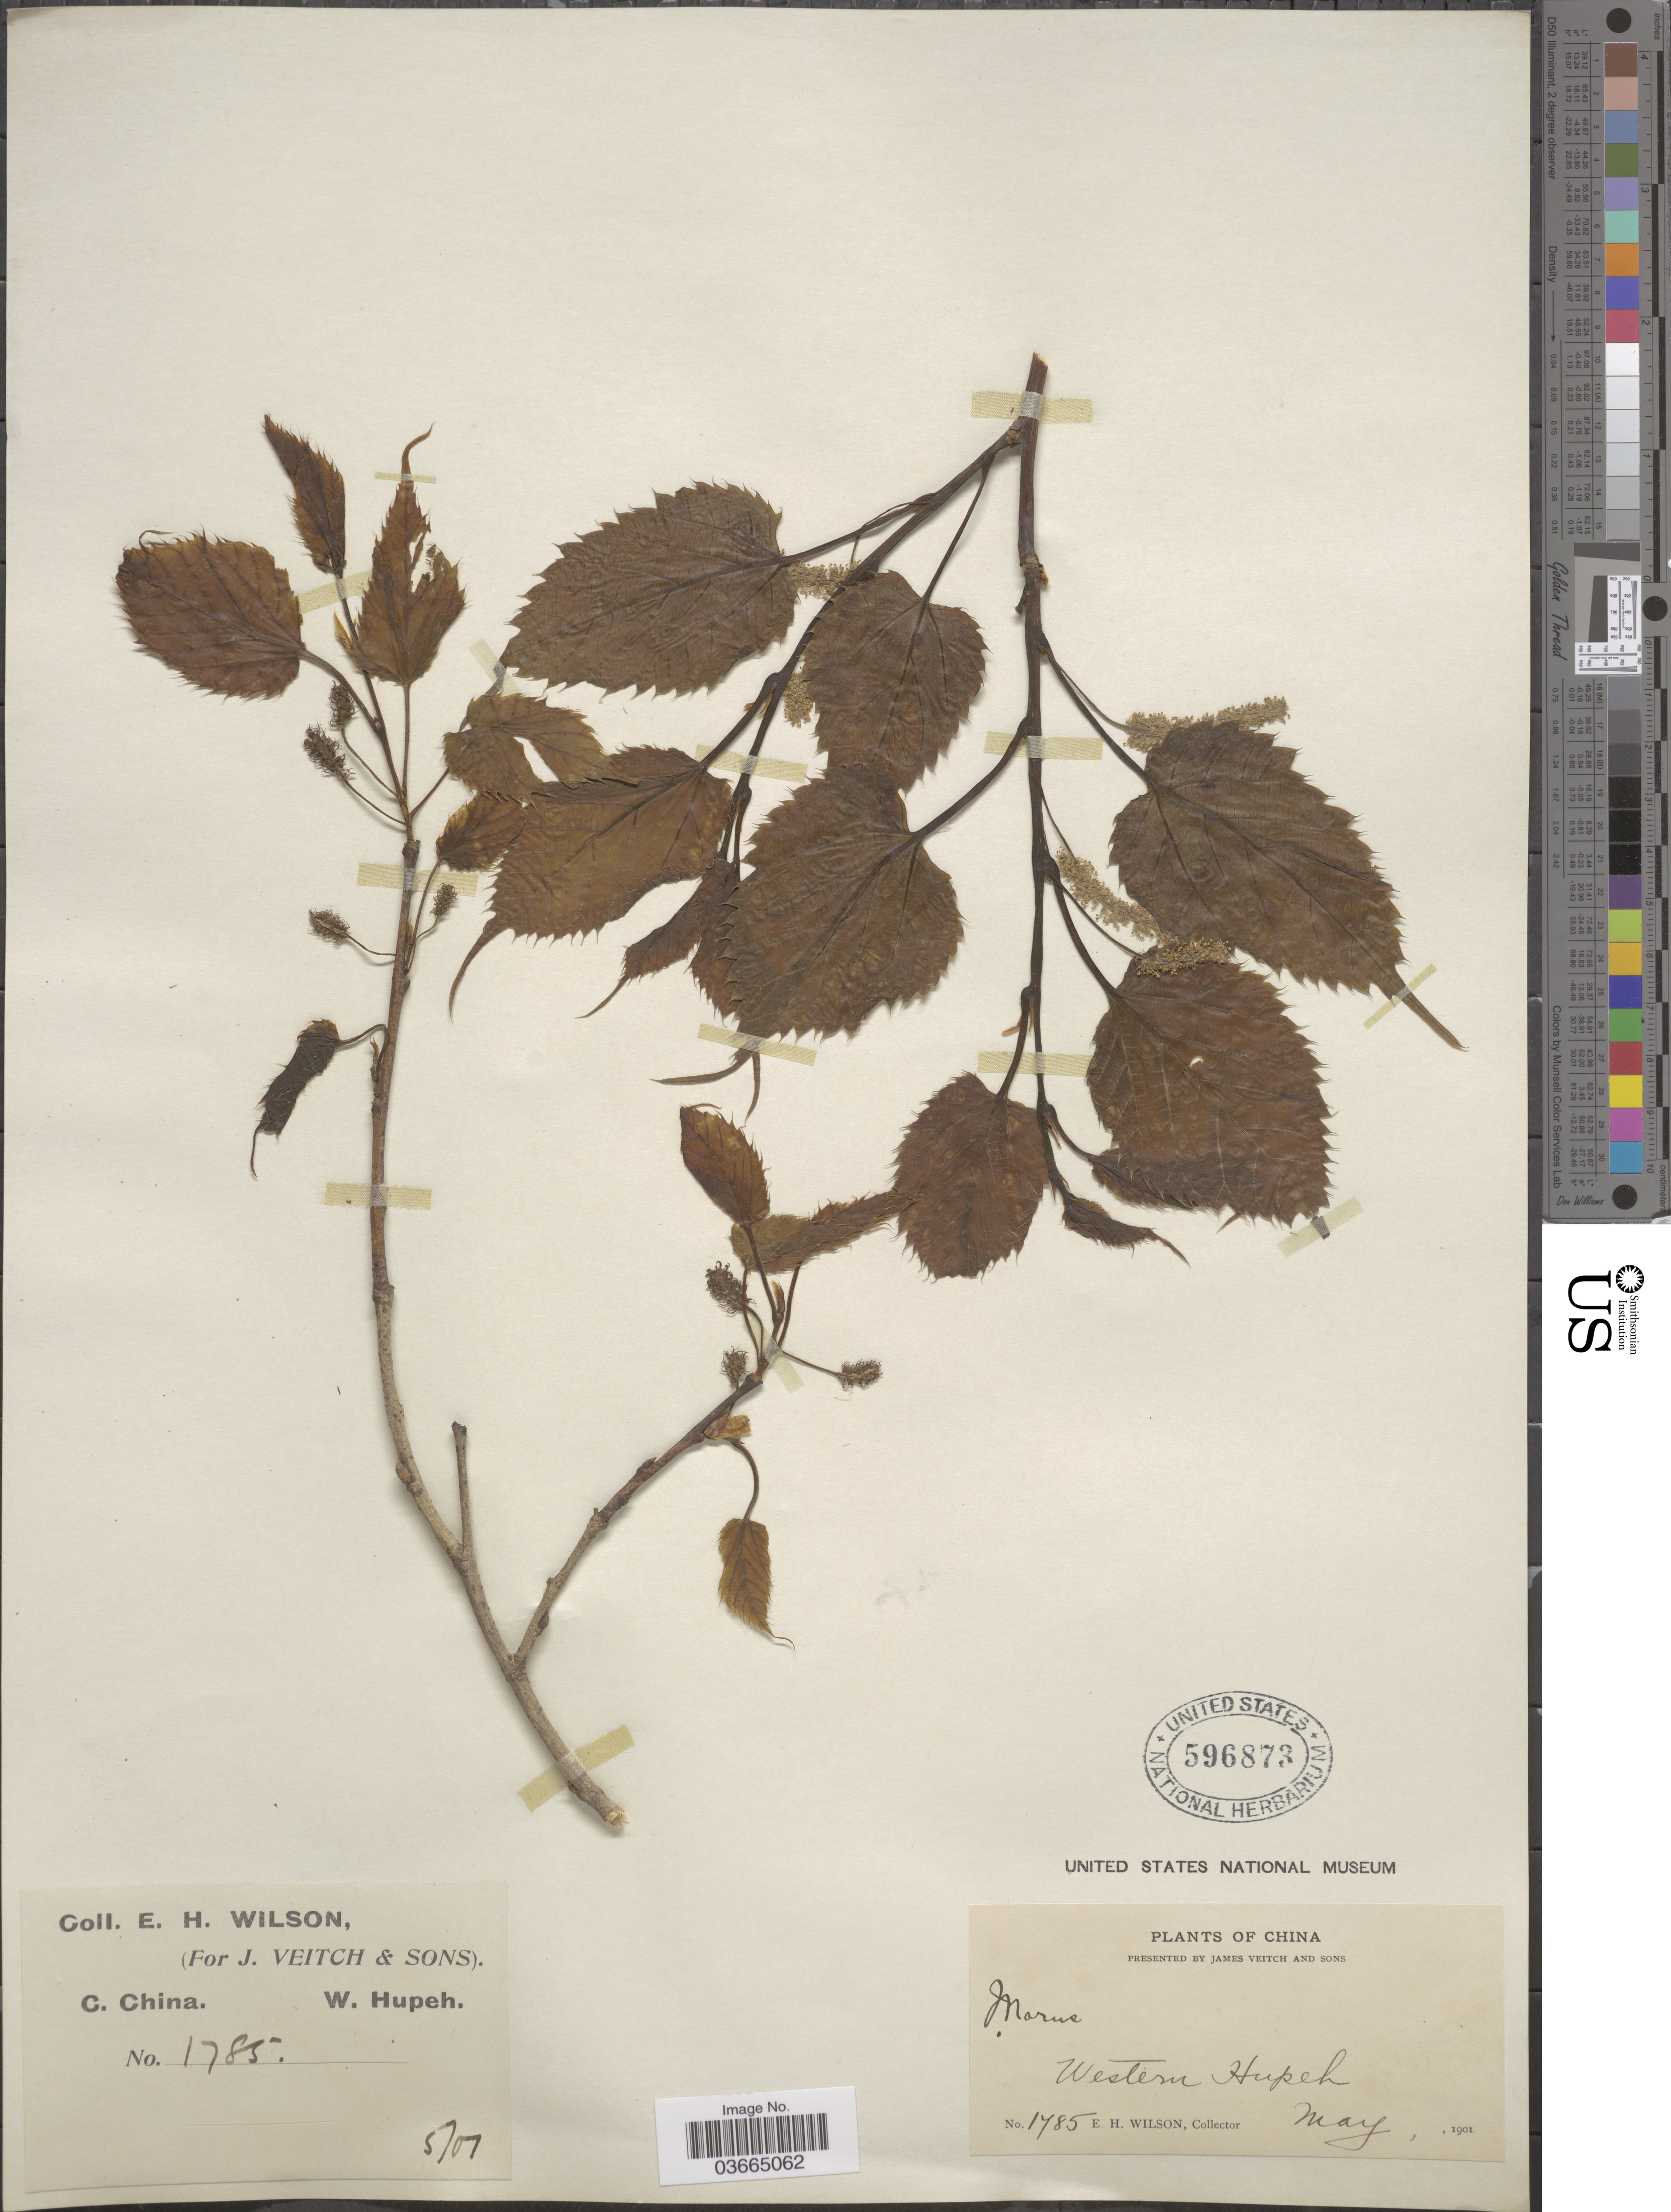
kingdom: Plantae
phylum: Tracheophyta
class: Magnoliopsida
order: Rosales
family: Moraceae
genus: Morus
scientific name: Morus sp.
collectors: E. Wilson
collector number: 1785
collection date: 1901-05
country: China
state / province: Hubei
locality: C. China. Western Hupeh.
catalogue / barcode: US 596873